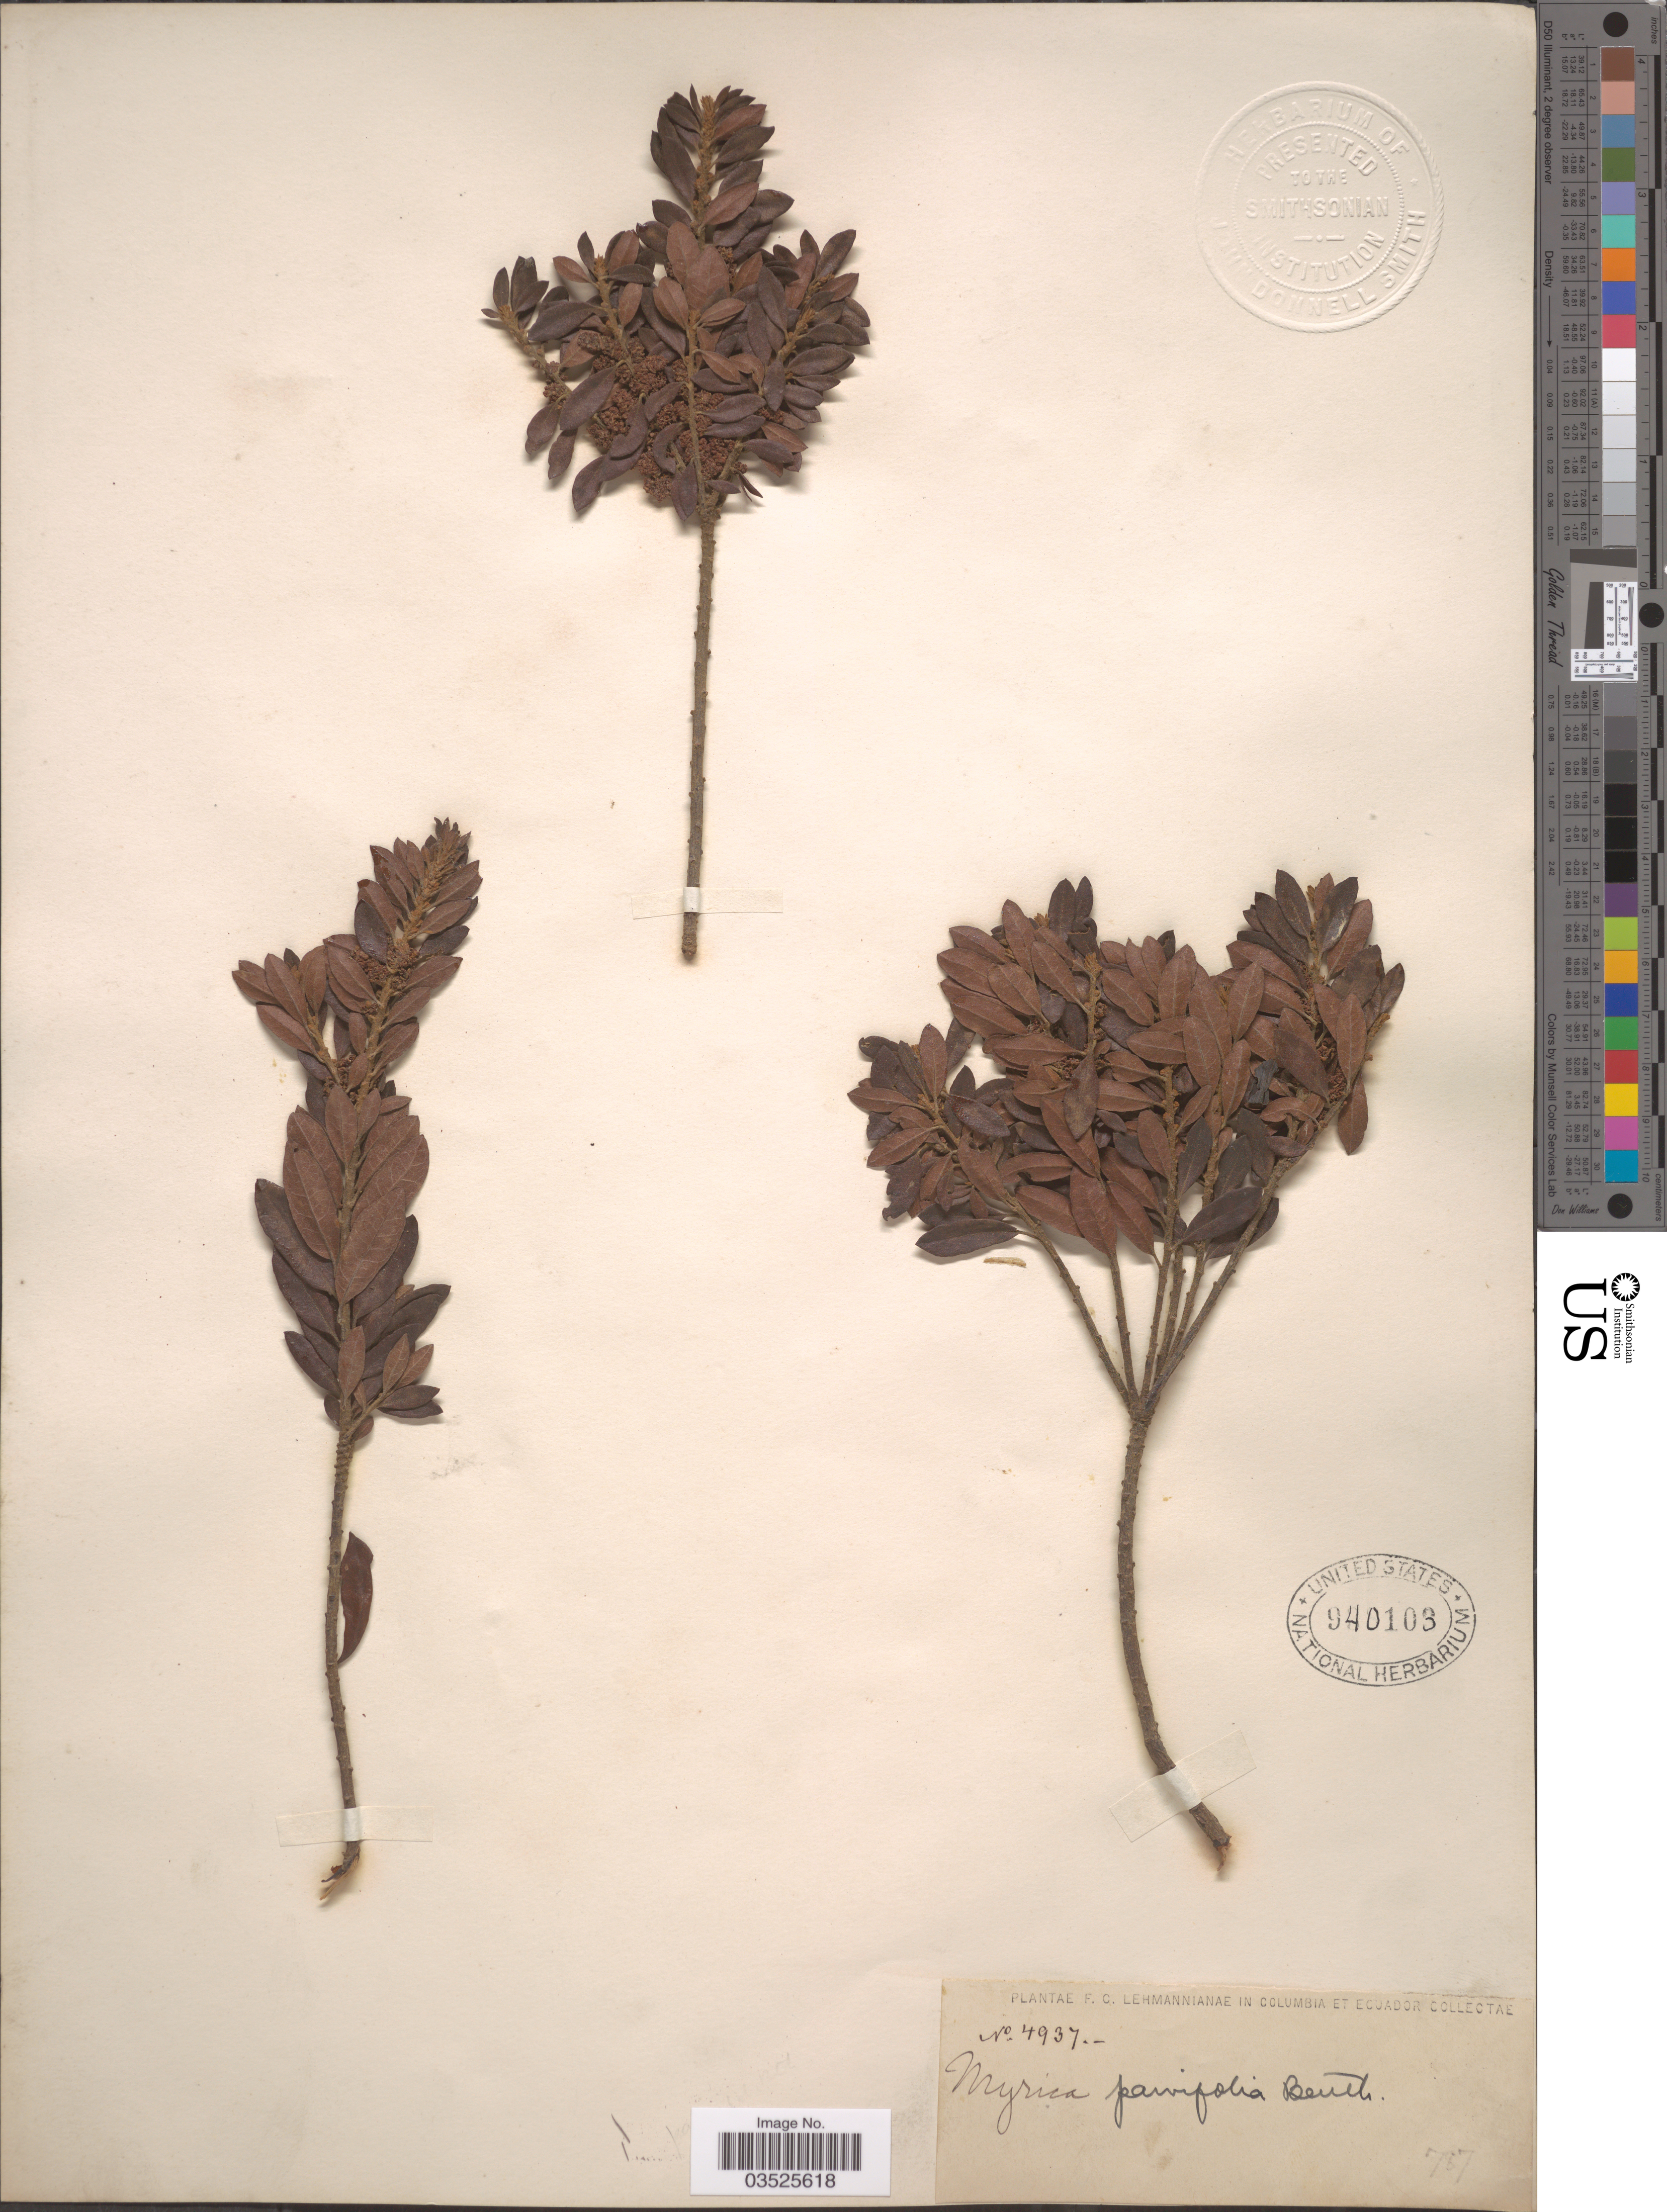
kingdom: Plantae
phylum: Tracheophyta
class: Magnoliopsida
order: Fagales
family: Myricaceae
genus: Morella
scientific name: Morella parvifolia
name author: (Benth.) Parra-Os.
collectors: F. C. Lehmann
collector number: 4937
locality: Colombia et Ecuador.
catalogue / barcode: US 940103